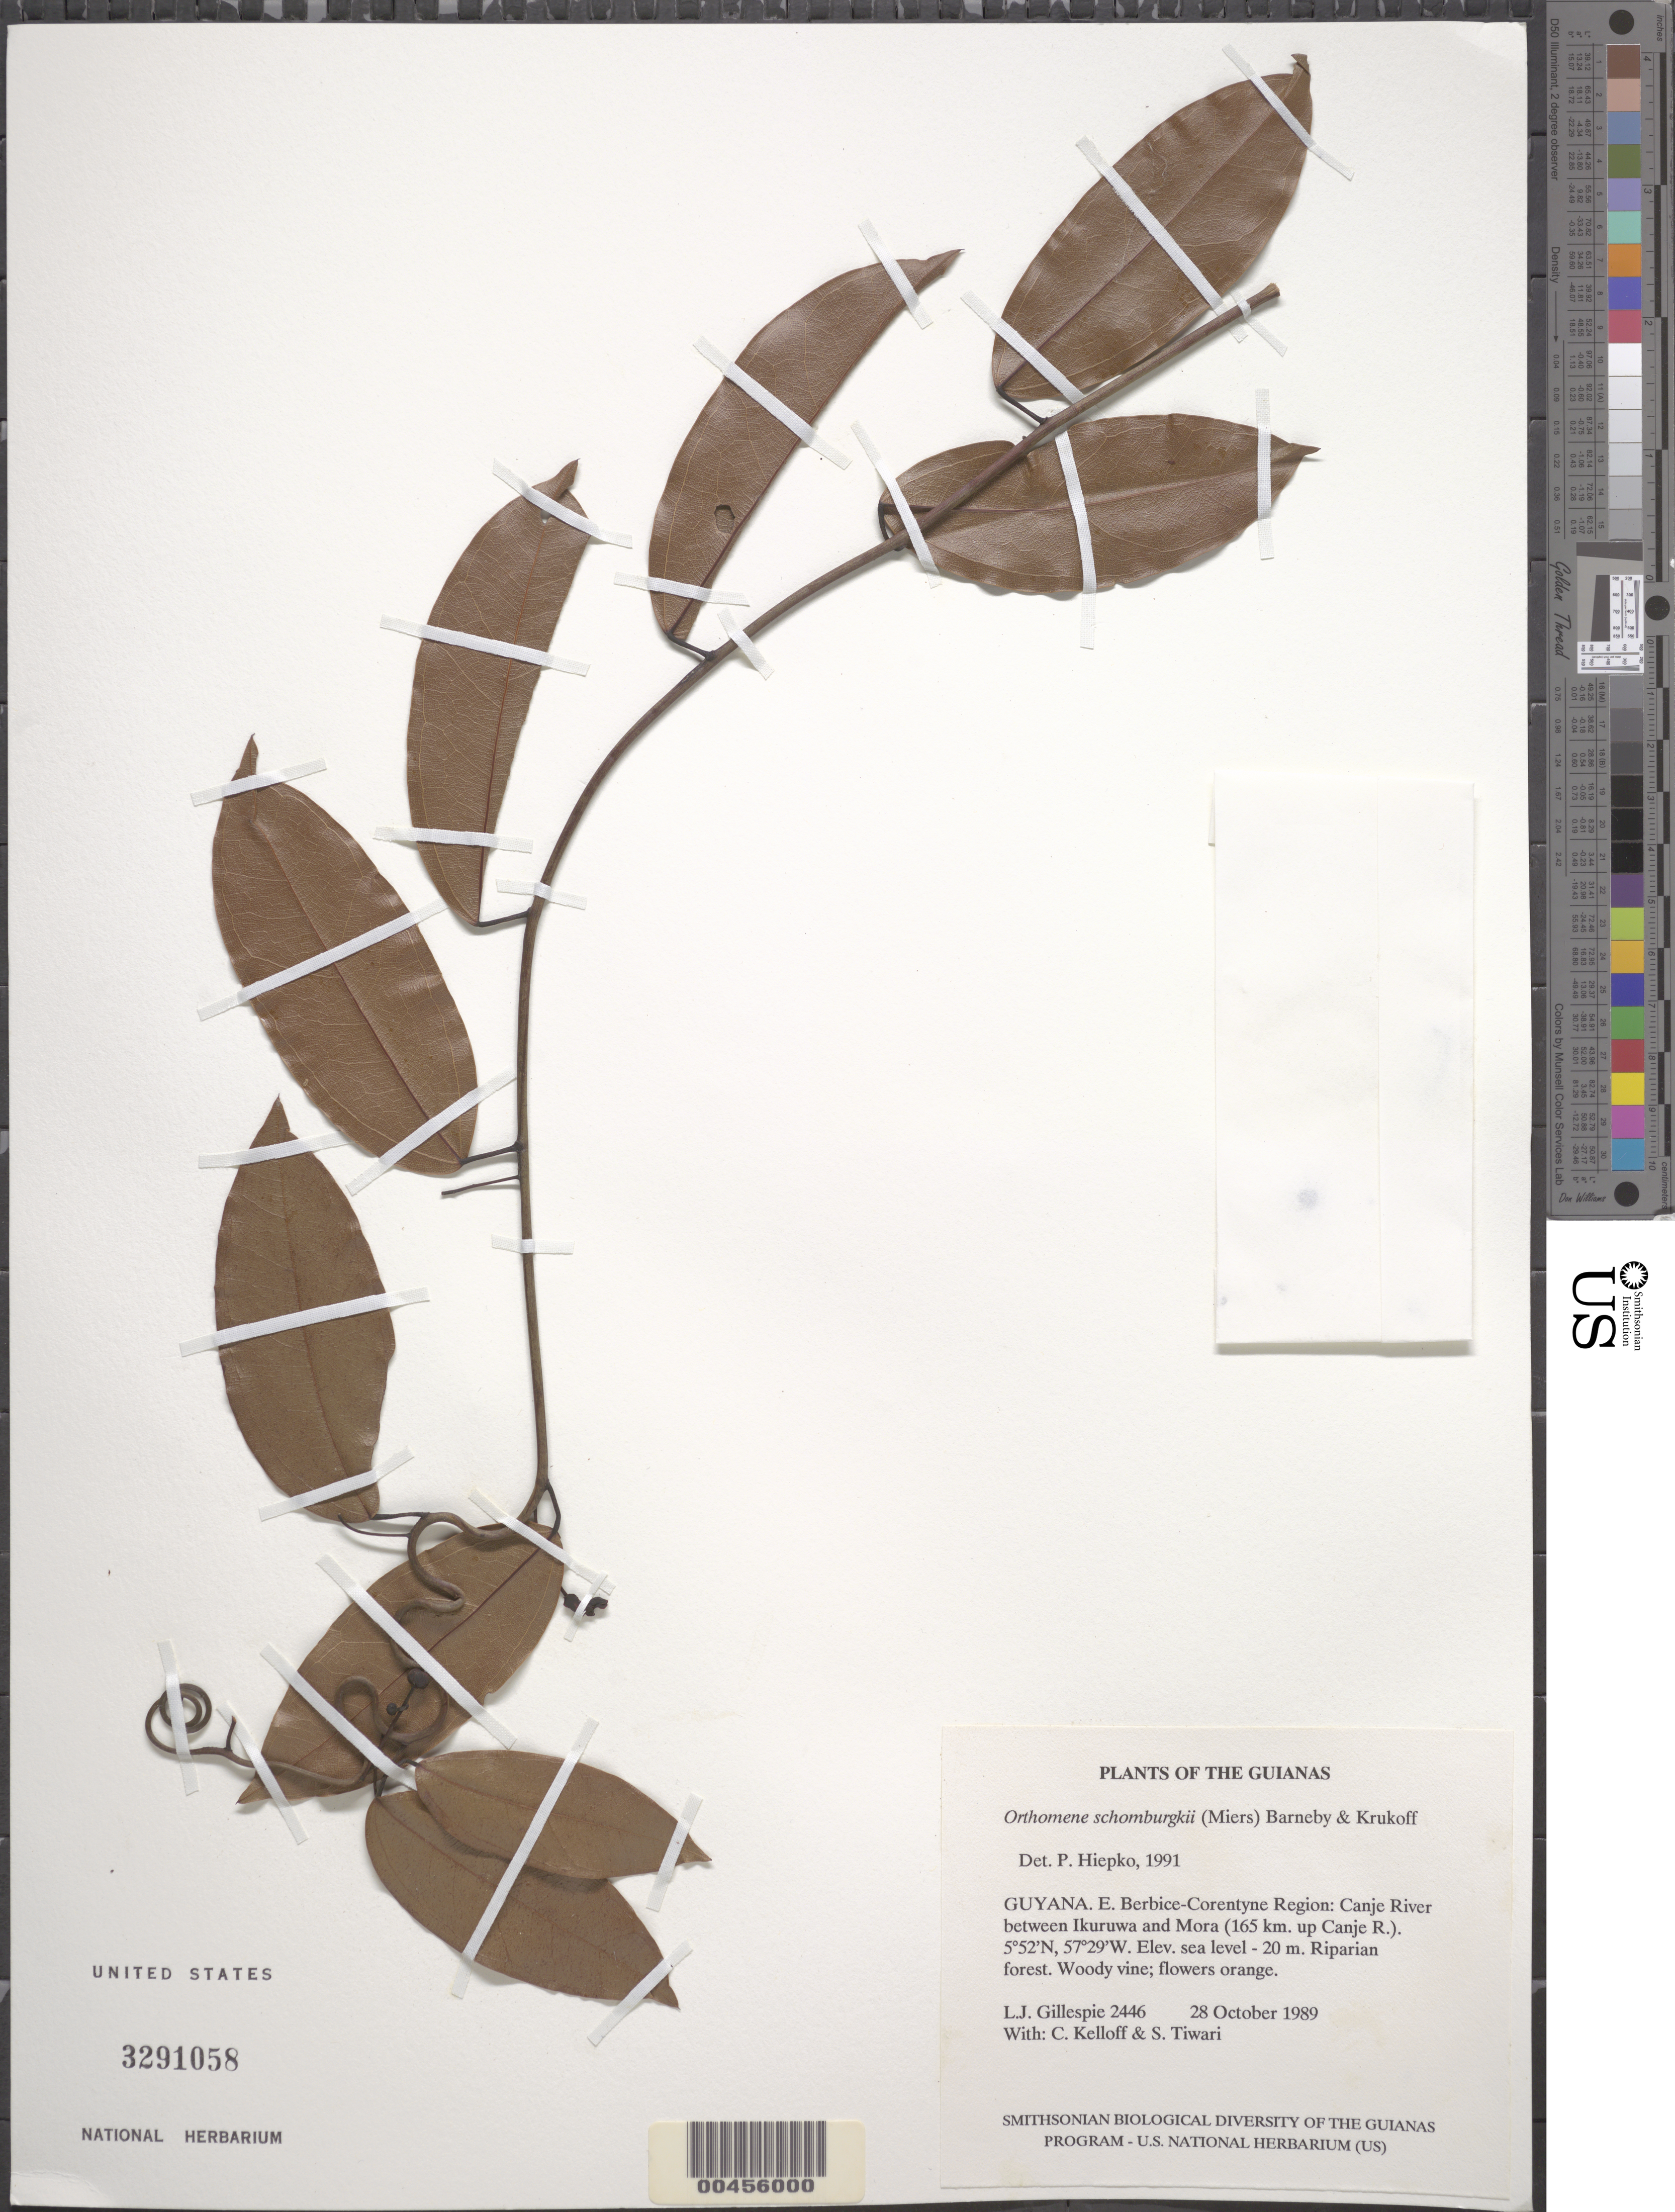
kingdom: Plantae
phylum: Tracheophyta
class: Magnoliopsida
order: Ranunculales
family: Menispermaceae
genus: Anomospermum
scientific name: Anomospermum schomburgkii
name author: Miers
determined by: Strong, Mark T., (BOT), Smithsonian Institution - National Museum of Natural History (UNITED STATES)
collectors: L. J. Gillespie, C. L. Kelloff & S. Tiwari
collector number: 2446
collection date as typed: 28 October 1989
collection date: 1989-10-28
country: Guyana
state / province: E. Berbice-Corentyne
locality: Canje River between Ikuruwa and Mora (165 km. up Canje R.)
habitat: Riparian forest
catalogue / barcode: US 3291058